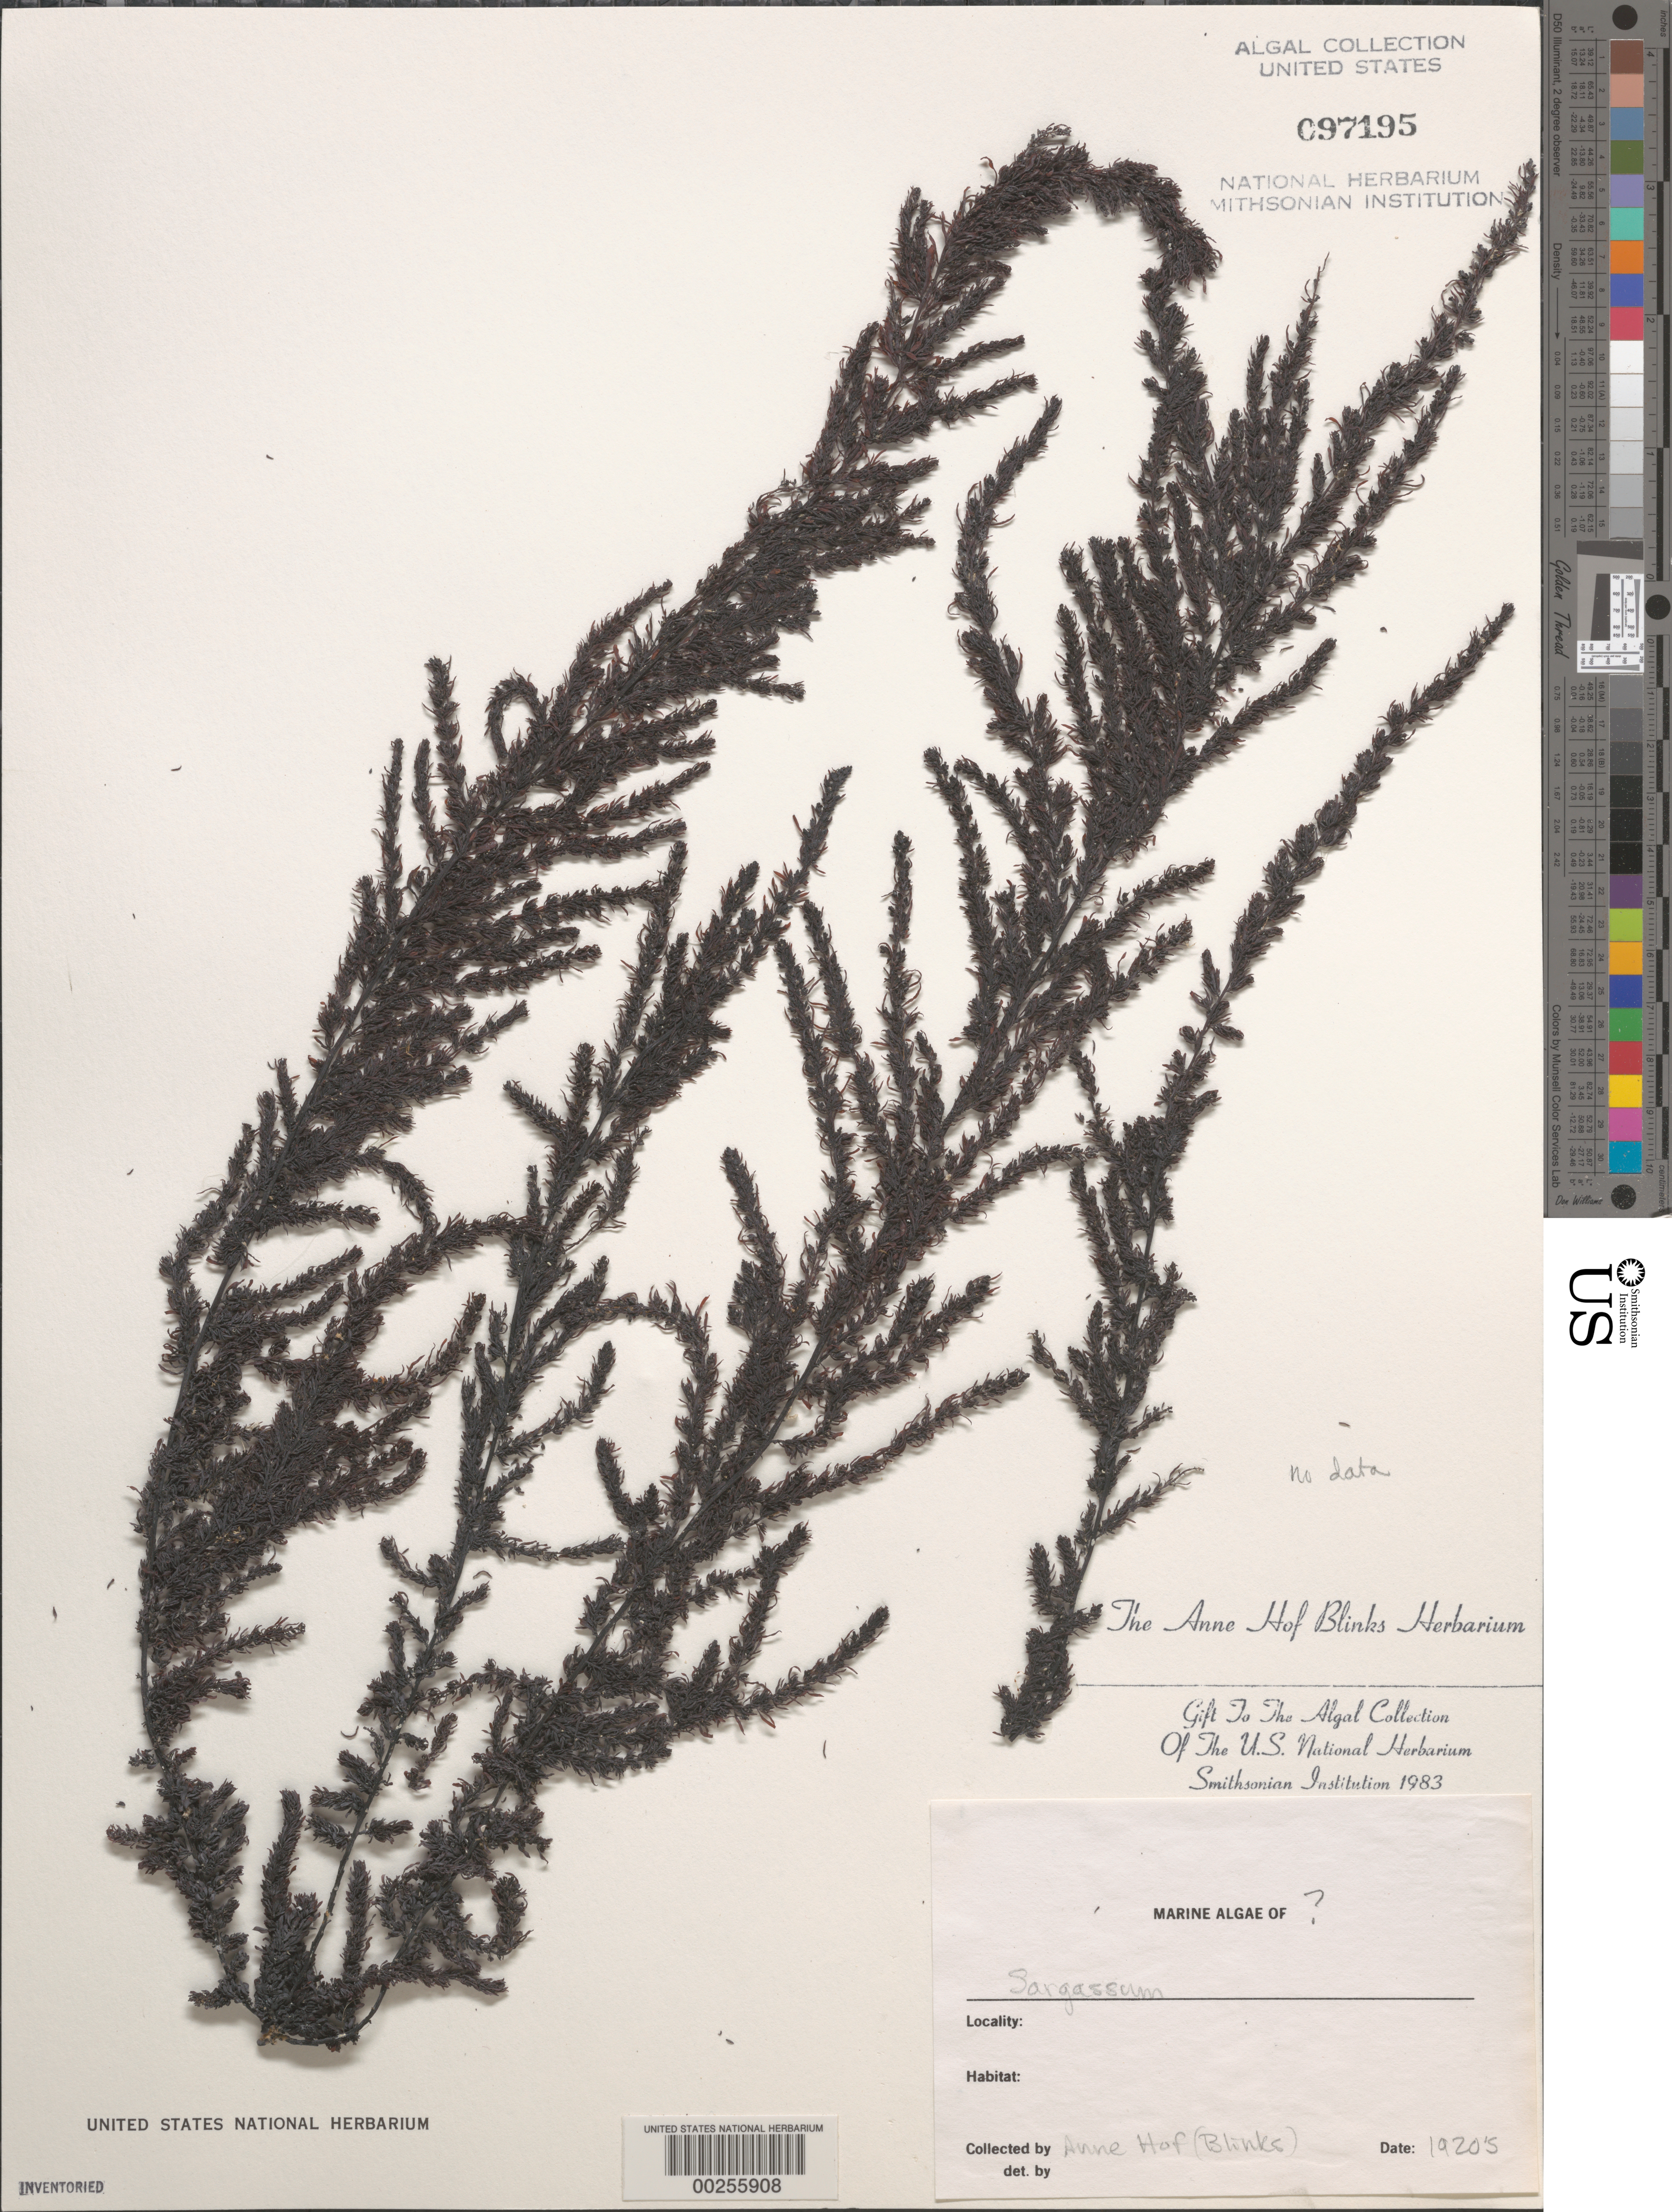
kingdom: Chromista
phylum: Ochrophyta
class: Phaeophyceae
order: Fucales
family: Sargassaceae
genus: Sargassum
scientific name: Sargassum sp.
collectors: A. Blinks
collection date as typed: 192-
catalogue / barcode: US 97195